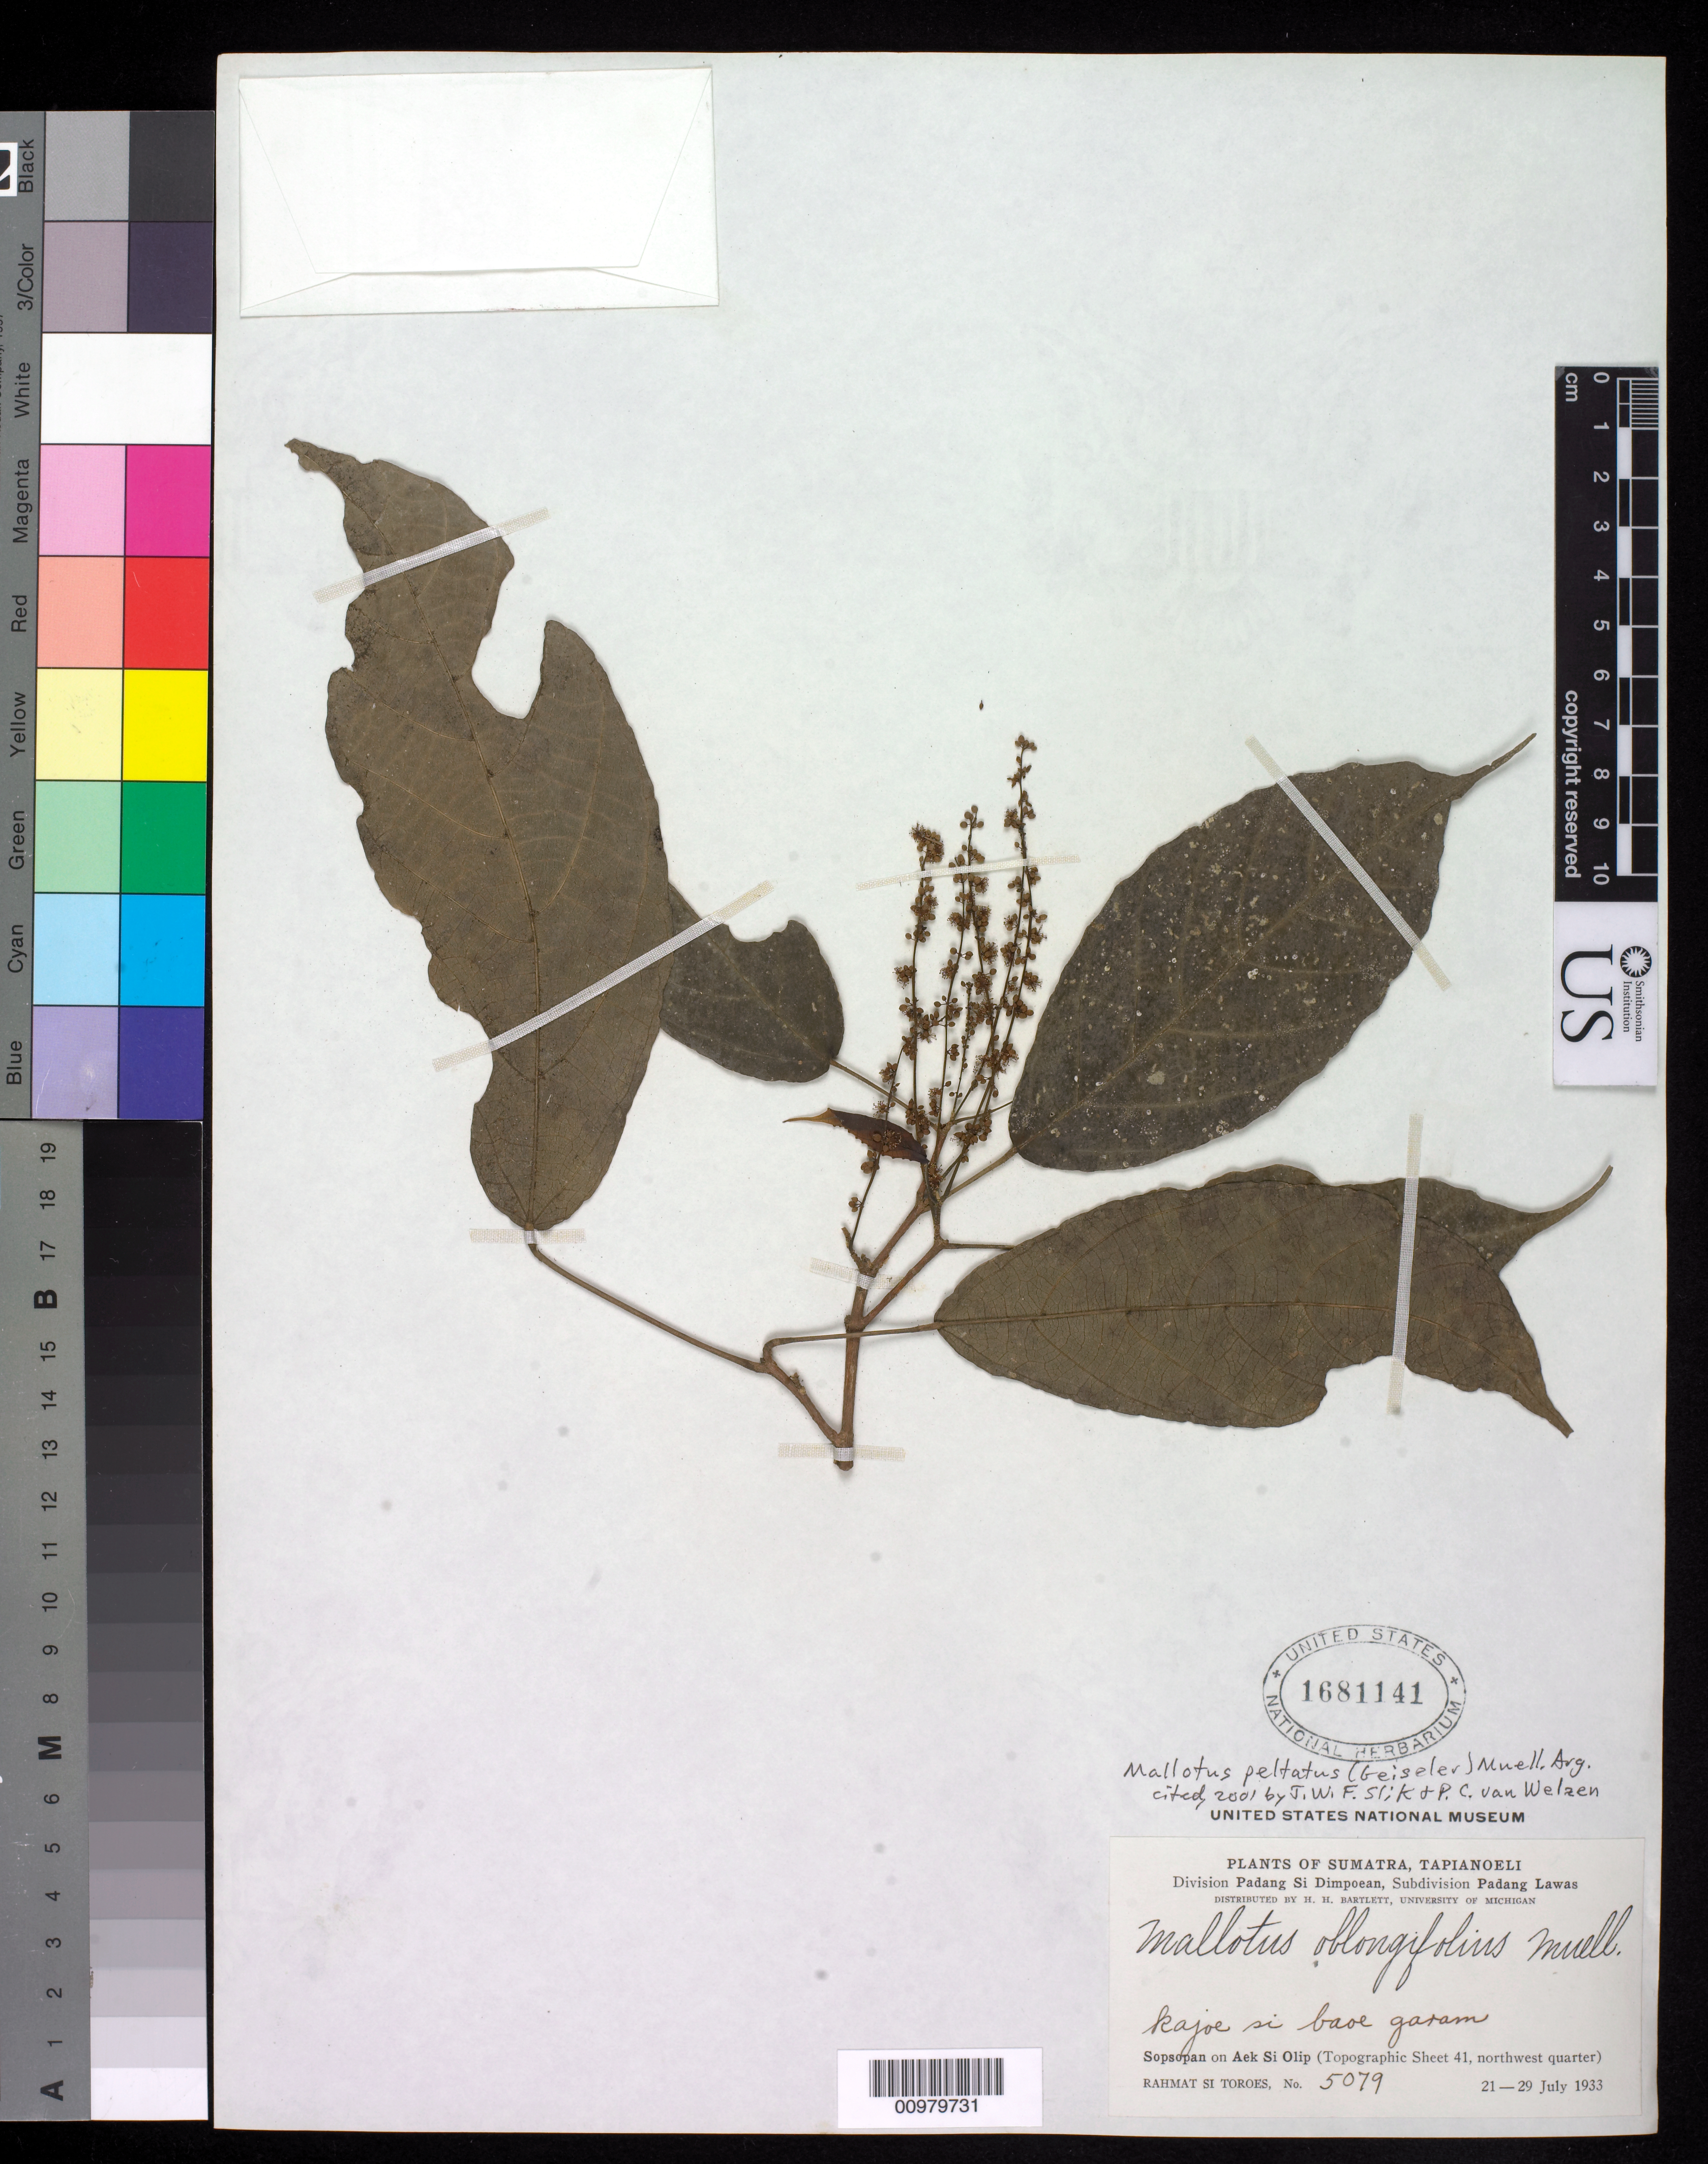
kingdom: Plantae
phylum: Tracheophyta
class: Magnoliopsida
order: Malpighiales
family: Euphorbiaceae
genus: Mallotus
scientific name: Mallotus peltatus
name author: (Geiseler) Müll. Arg.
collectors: Rahmat Si Boeea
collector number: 5079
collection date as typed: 21 Jul 1933 to 29 Jul 1933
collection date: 1933-07-21/1933-07-29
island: Island Unknown or uncertain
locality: Topographic Sheet 41, northwest quarter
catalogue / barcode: US 1681141